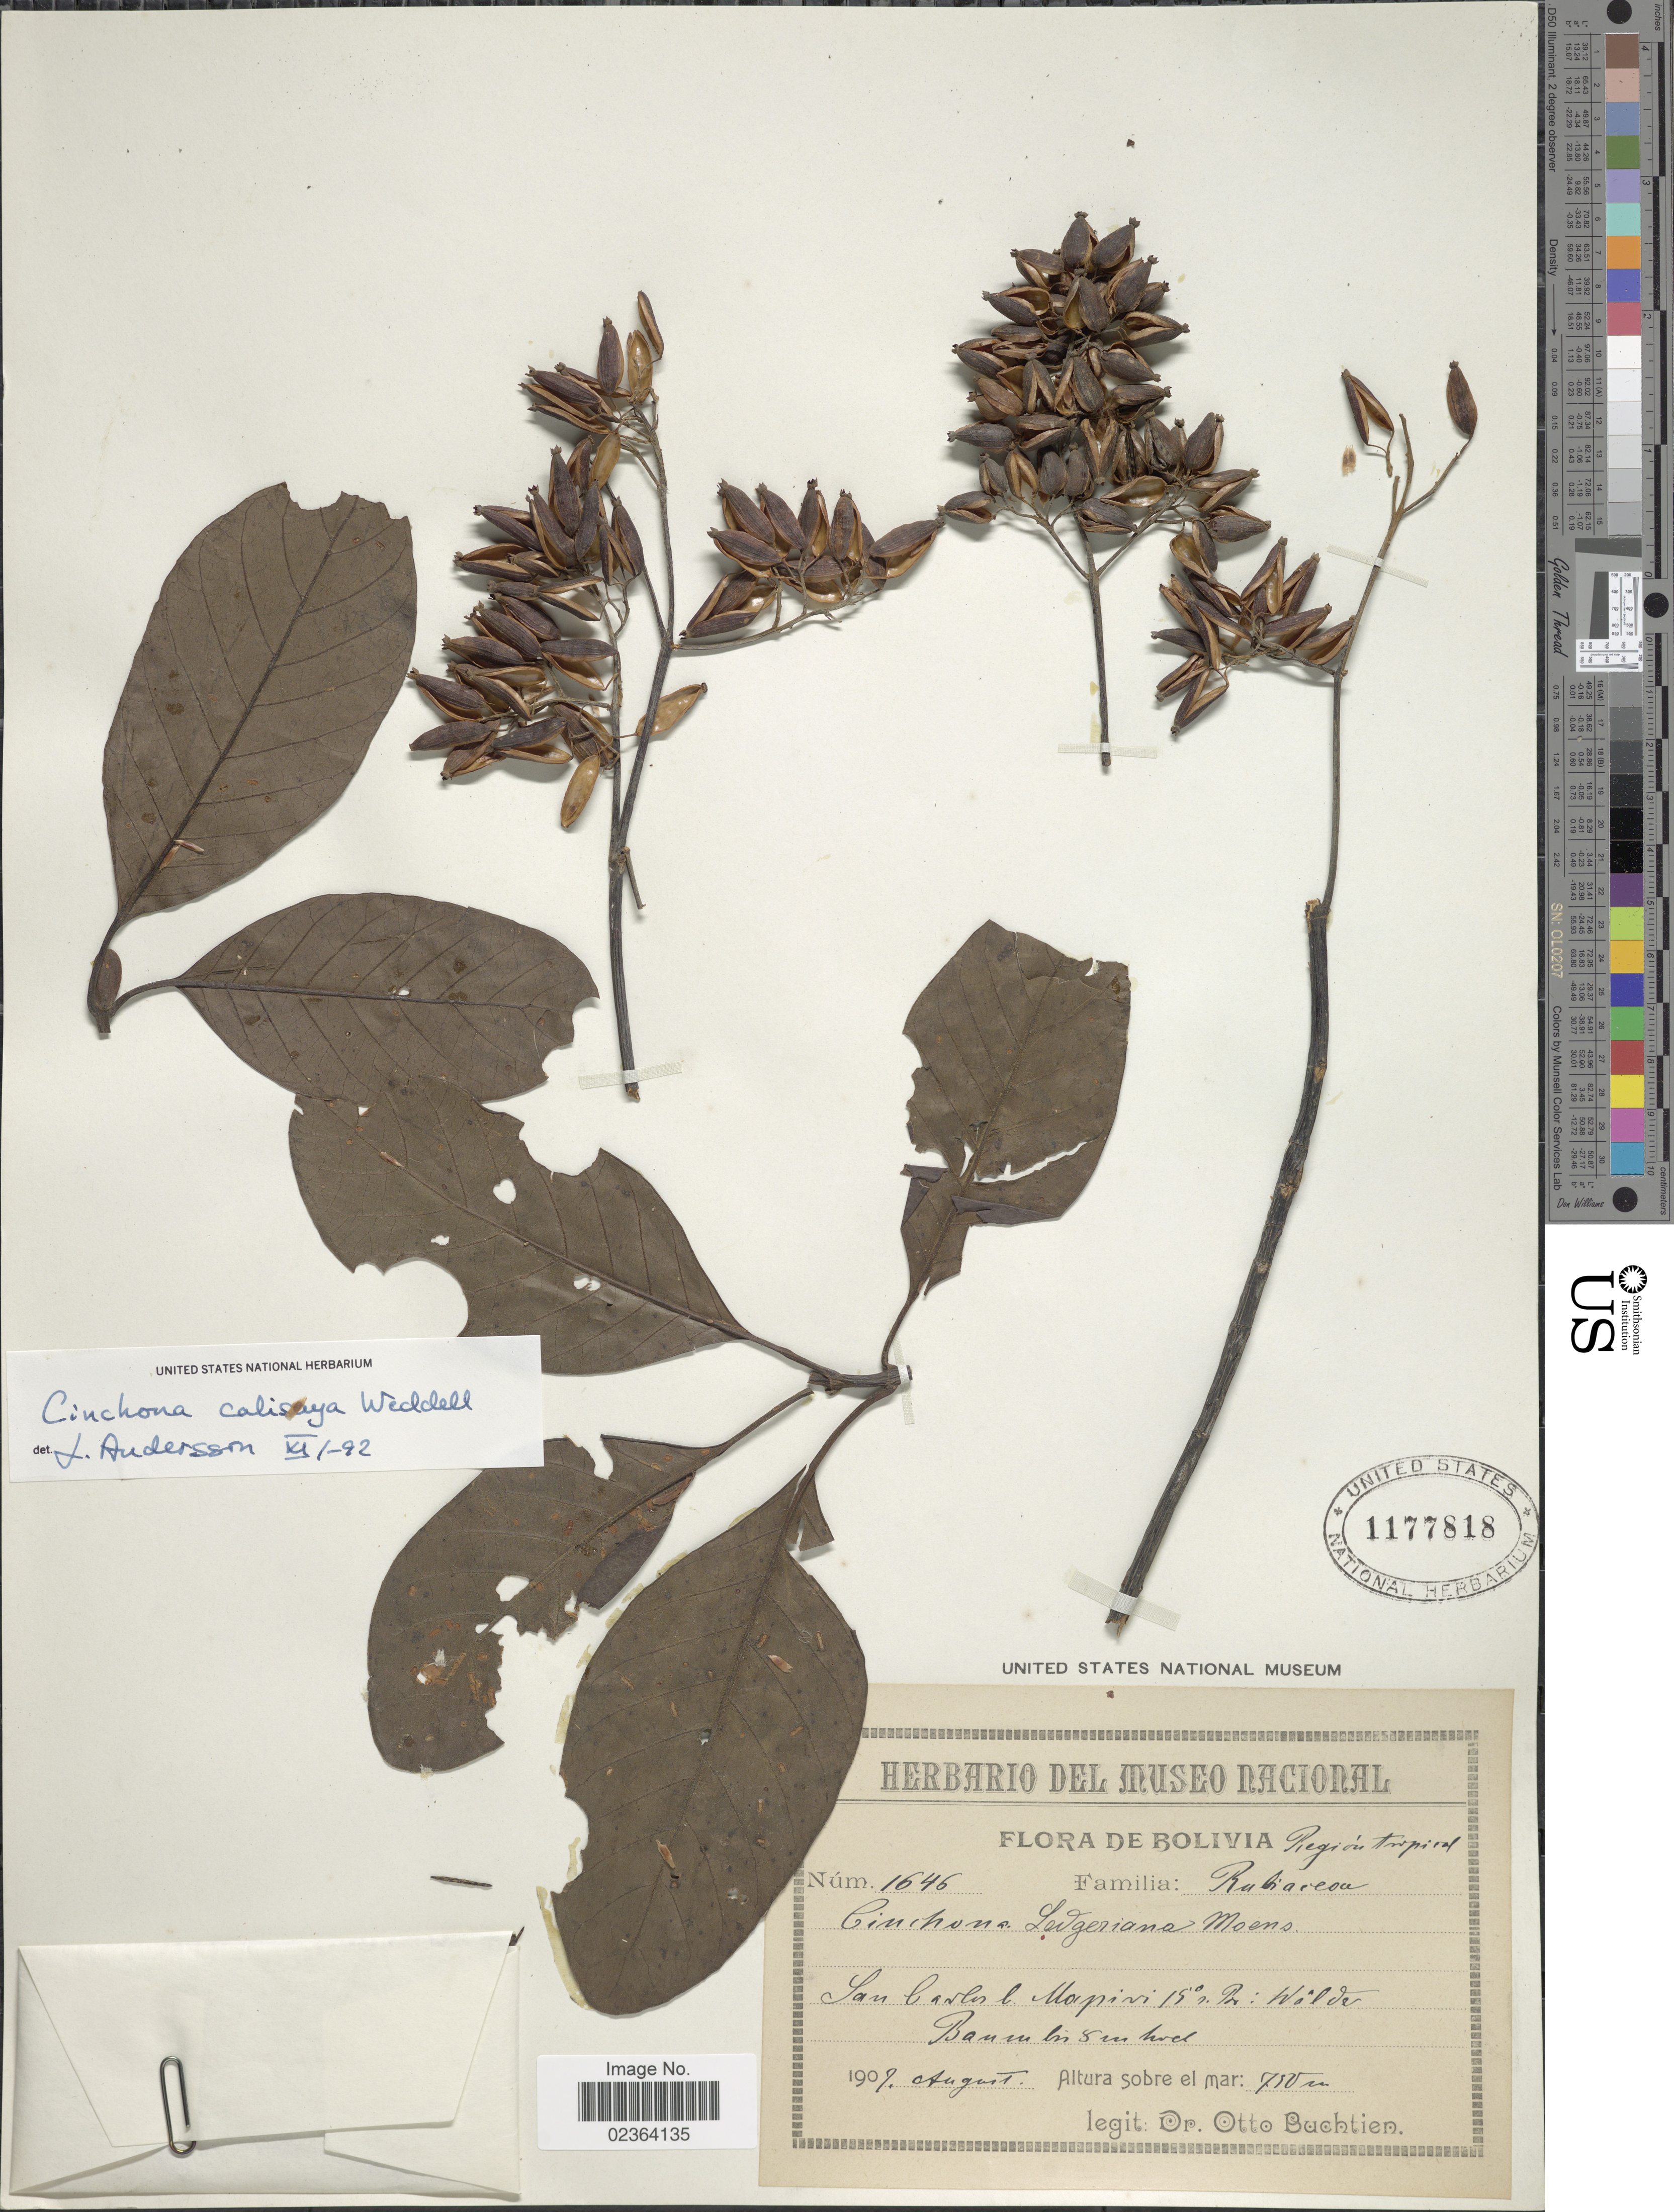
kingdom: Plantae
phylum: Tracheophyta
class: Magnoliopsida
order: Gentianales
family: Rubiaceae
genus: Cinchona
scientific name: Cinchona calisaya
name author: Wedd.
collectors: O. Buchtien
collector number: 1646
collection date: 1907-08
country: Bolivia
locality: San Carlos l. Mapiri 15° Br. Walde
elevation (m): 750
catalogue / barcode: US 1177818